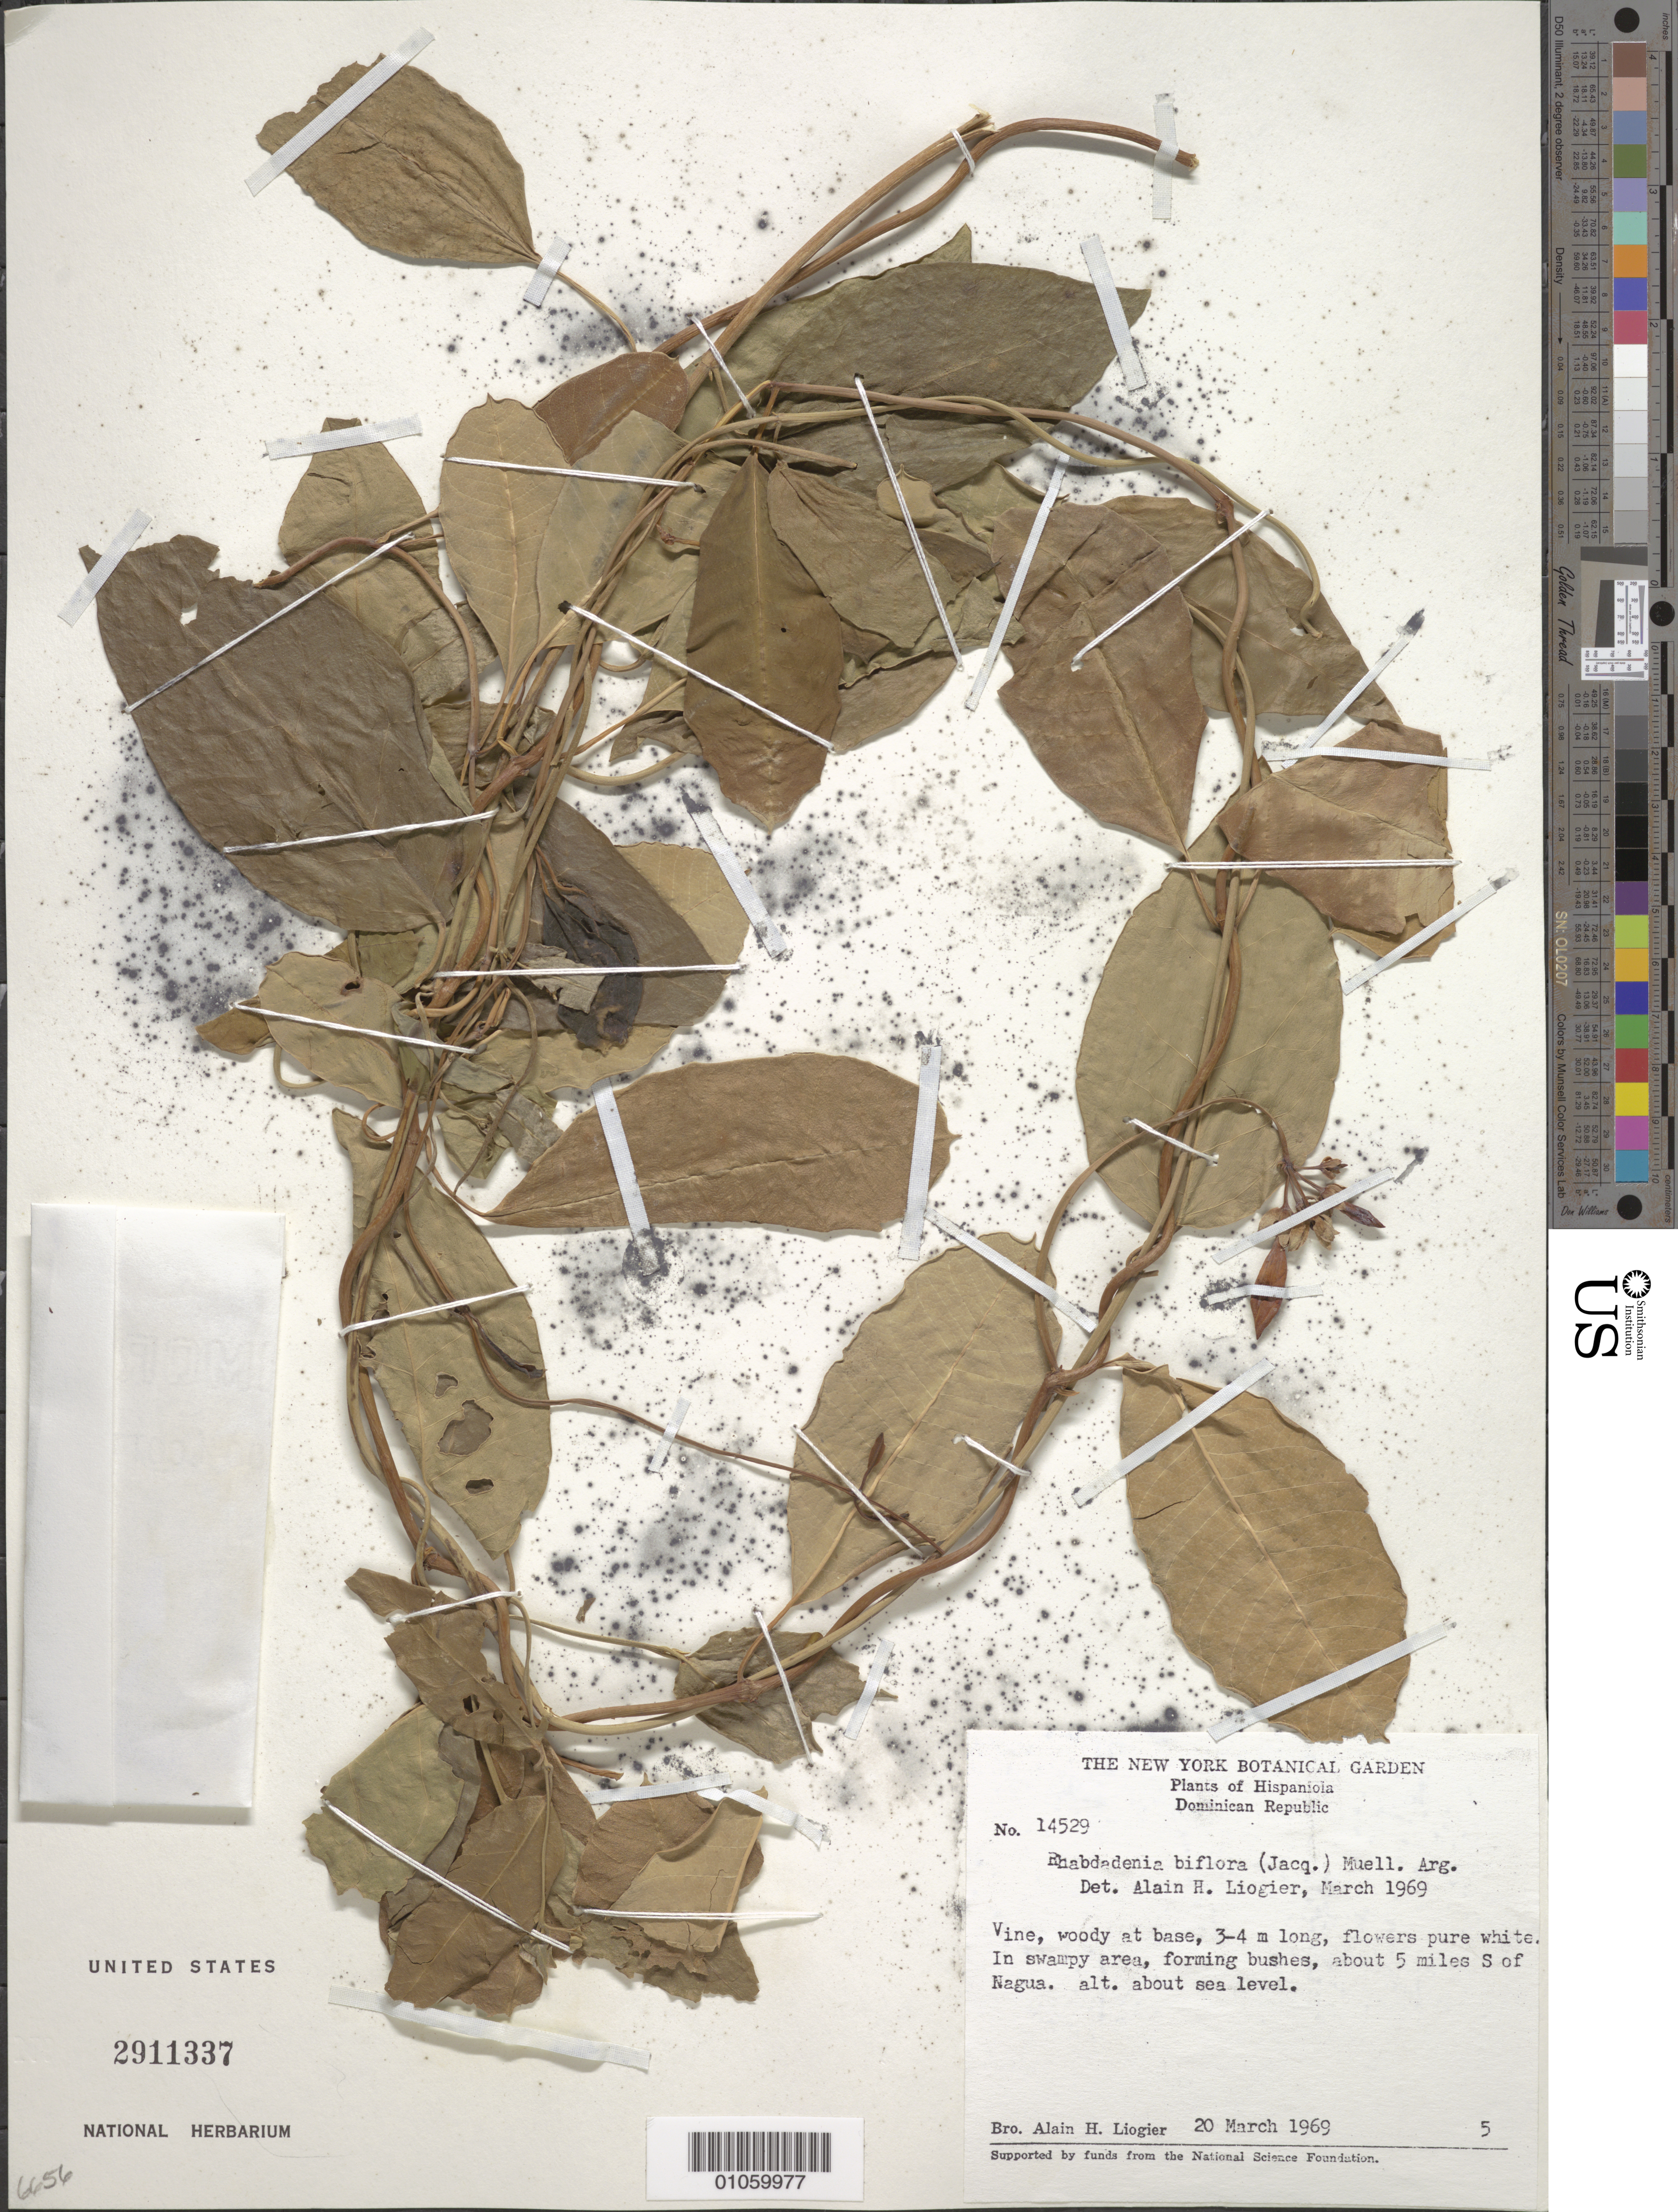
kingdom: Plantae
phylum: Tracheophyta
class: Magnoliopsida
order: Gentianales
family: Apocynaceae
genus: Rhabdadenia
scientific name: Rhabdadenia biflora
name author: (Jacq.) Müll. Arg.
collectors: A. H. Liogier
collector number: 14529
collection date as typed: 20 Mar 1969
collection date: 1969-03-20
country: Dominican Republic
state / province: María Trinidad Sanchez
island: Hispaniola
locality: In swampy area about 5 miles S. of Nagua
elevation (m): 0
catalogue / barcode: US 2911337